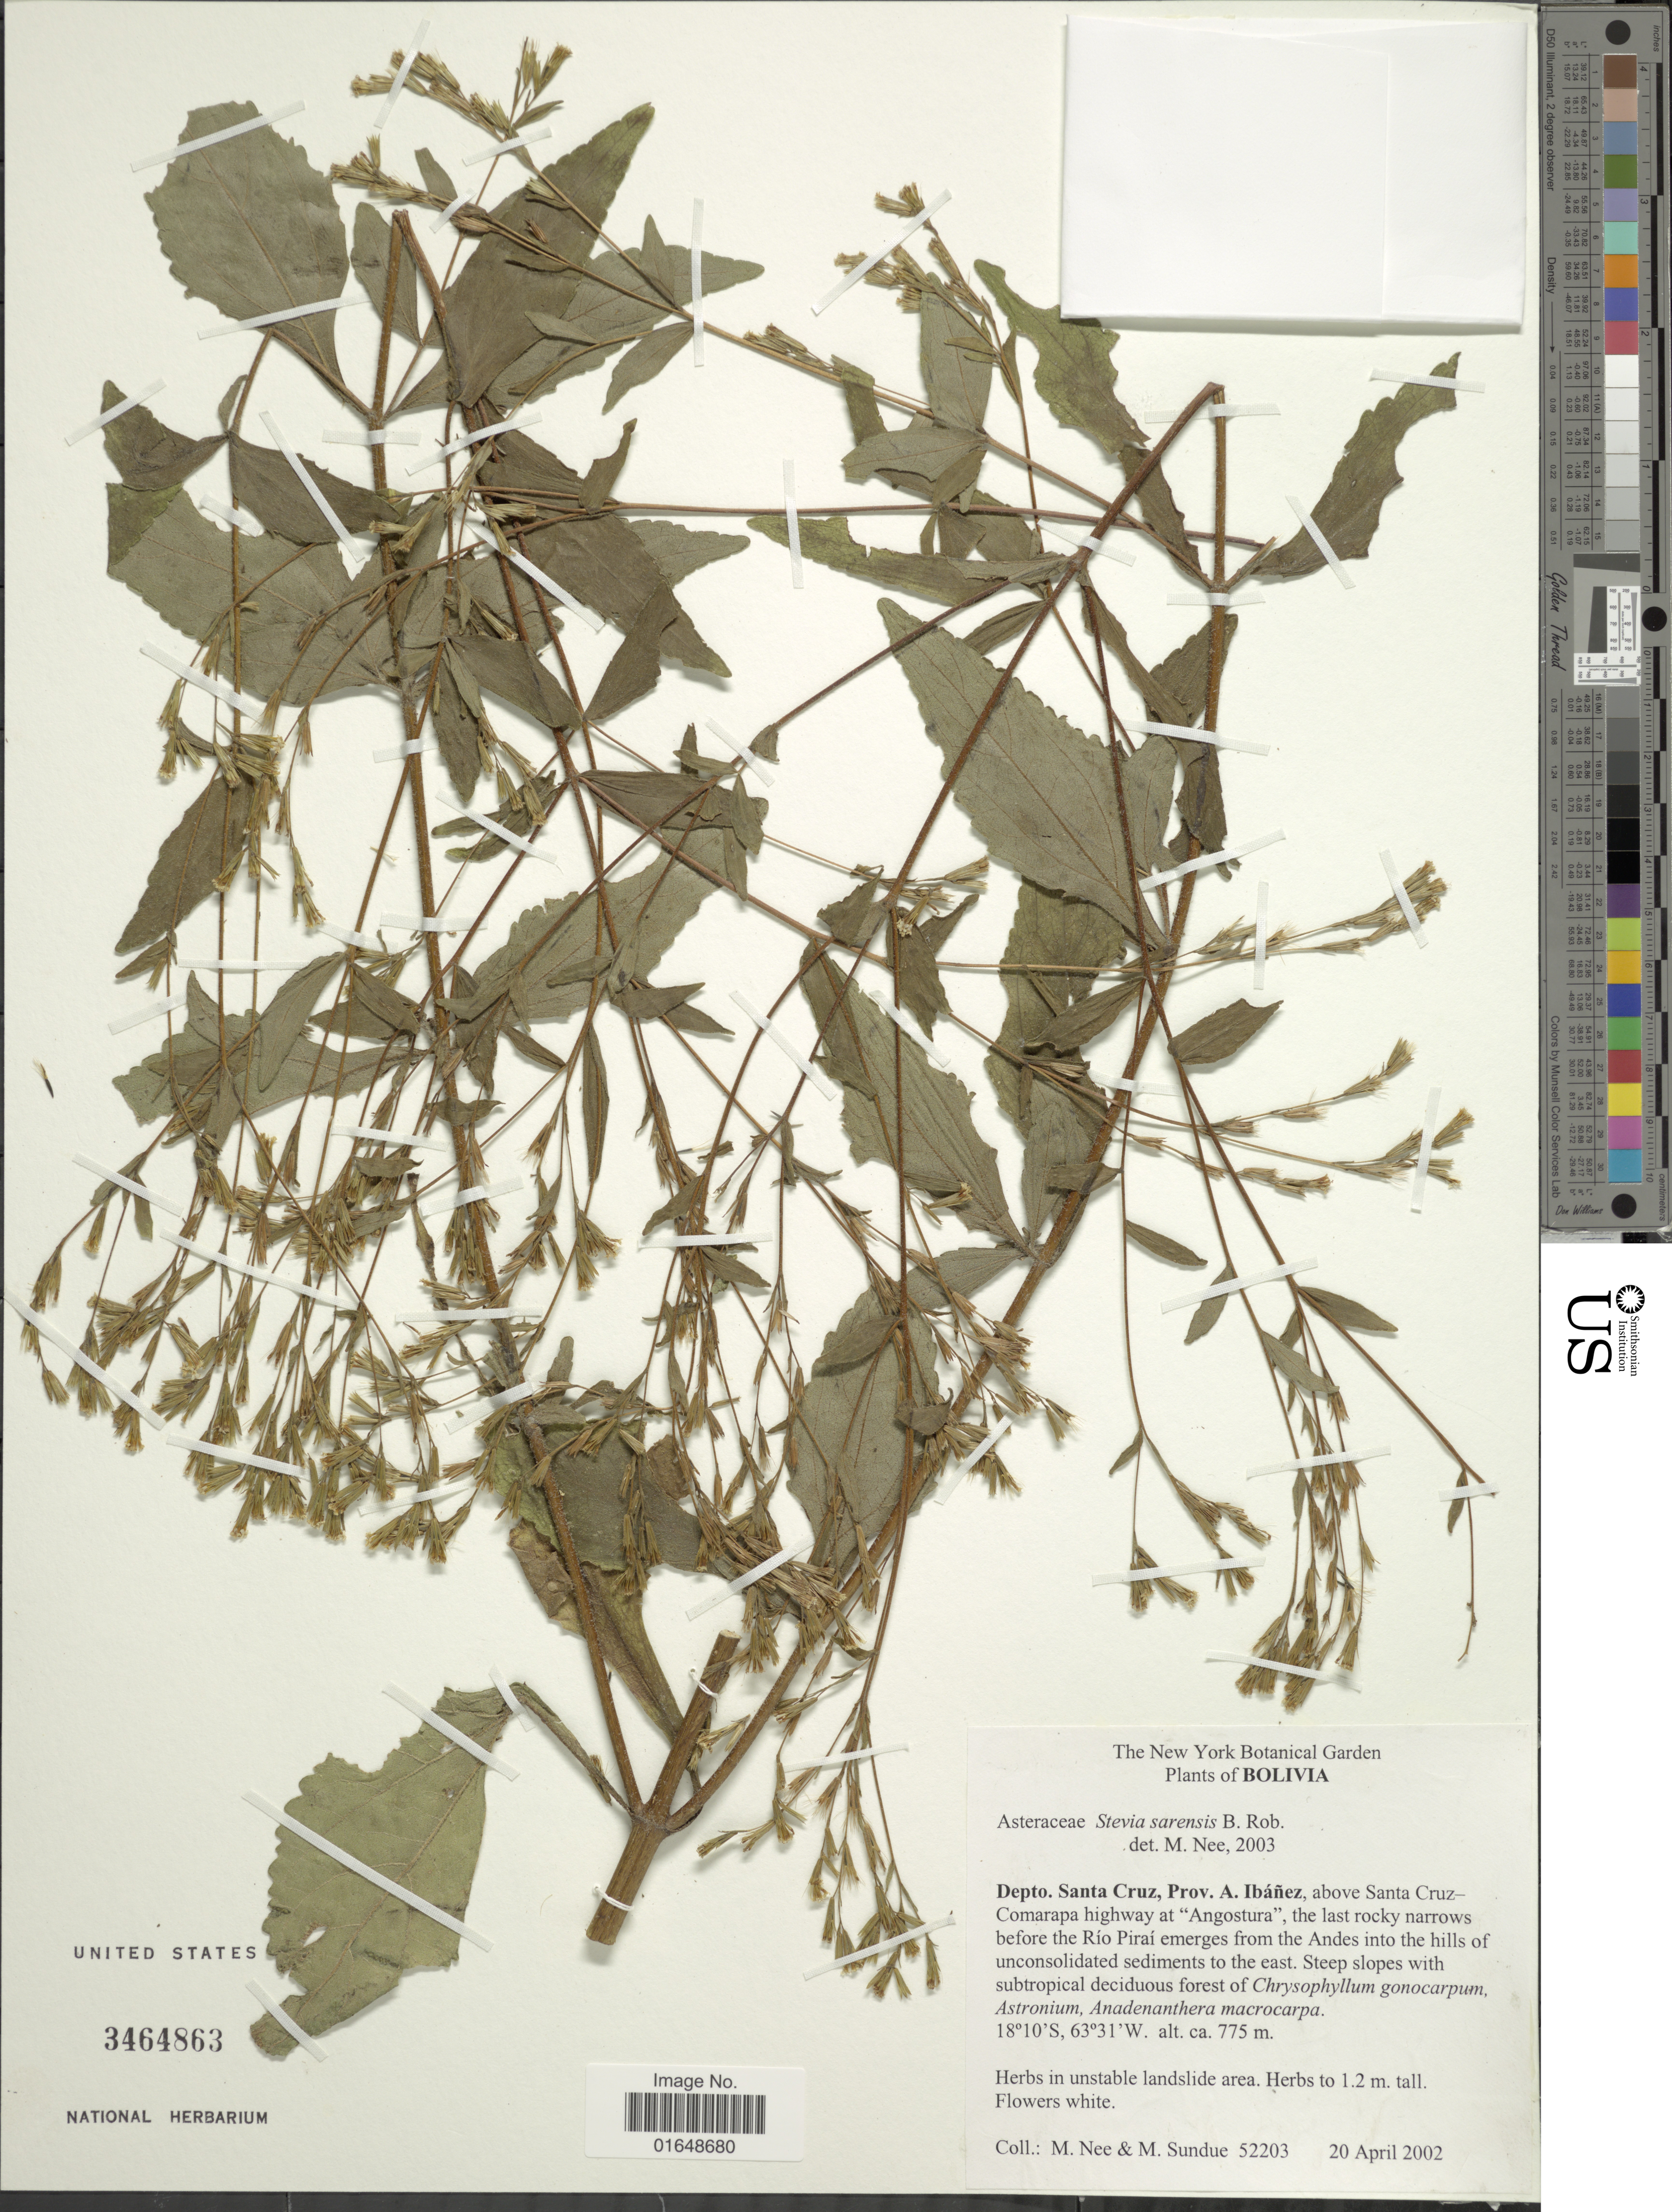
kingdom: Plantae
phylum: Tracheophyta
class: Magnoliopsida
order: Asterales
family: Asteraceae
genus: Stevia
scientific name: Stevia sarensis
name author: B.L. Rob.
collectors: M. Nee & M. Sundue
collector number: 52203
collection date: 2002-04-20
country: Bolivia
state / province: Santa Cruz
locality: Depto. Santa Cruz, Prov. A. Ibáñez, above Santa Cruz-Comarapa highway at "Angostura", the last rocky narrows before the Rio Pirai emerges from the Andes into the hills of unconsolidated sediments to the east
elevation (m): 775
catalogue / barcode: US 3464863